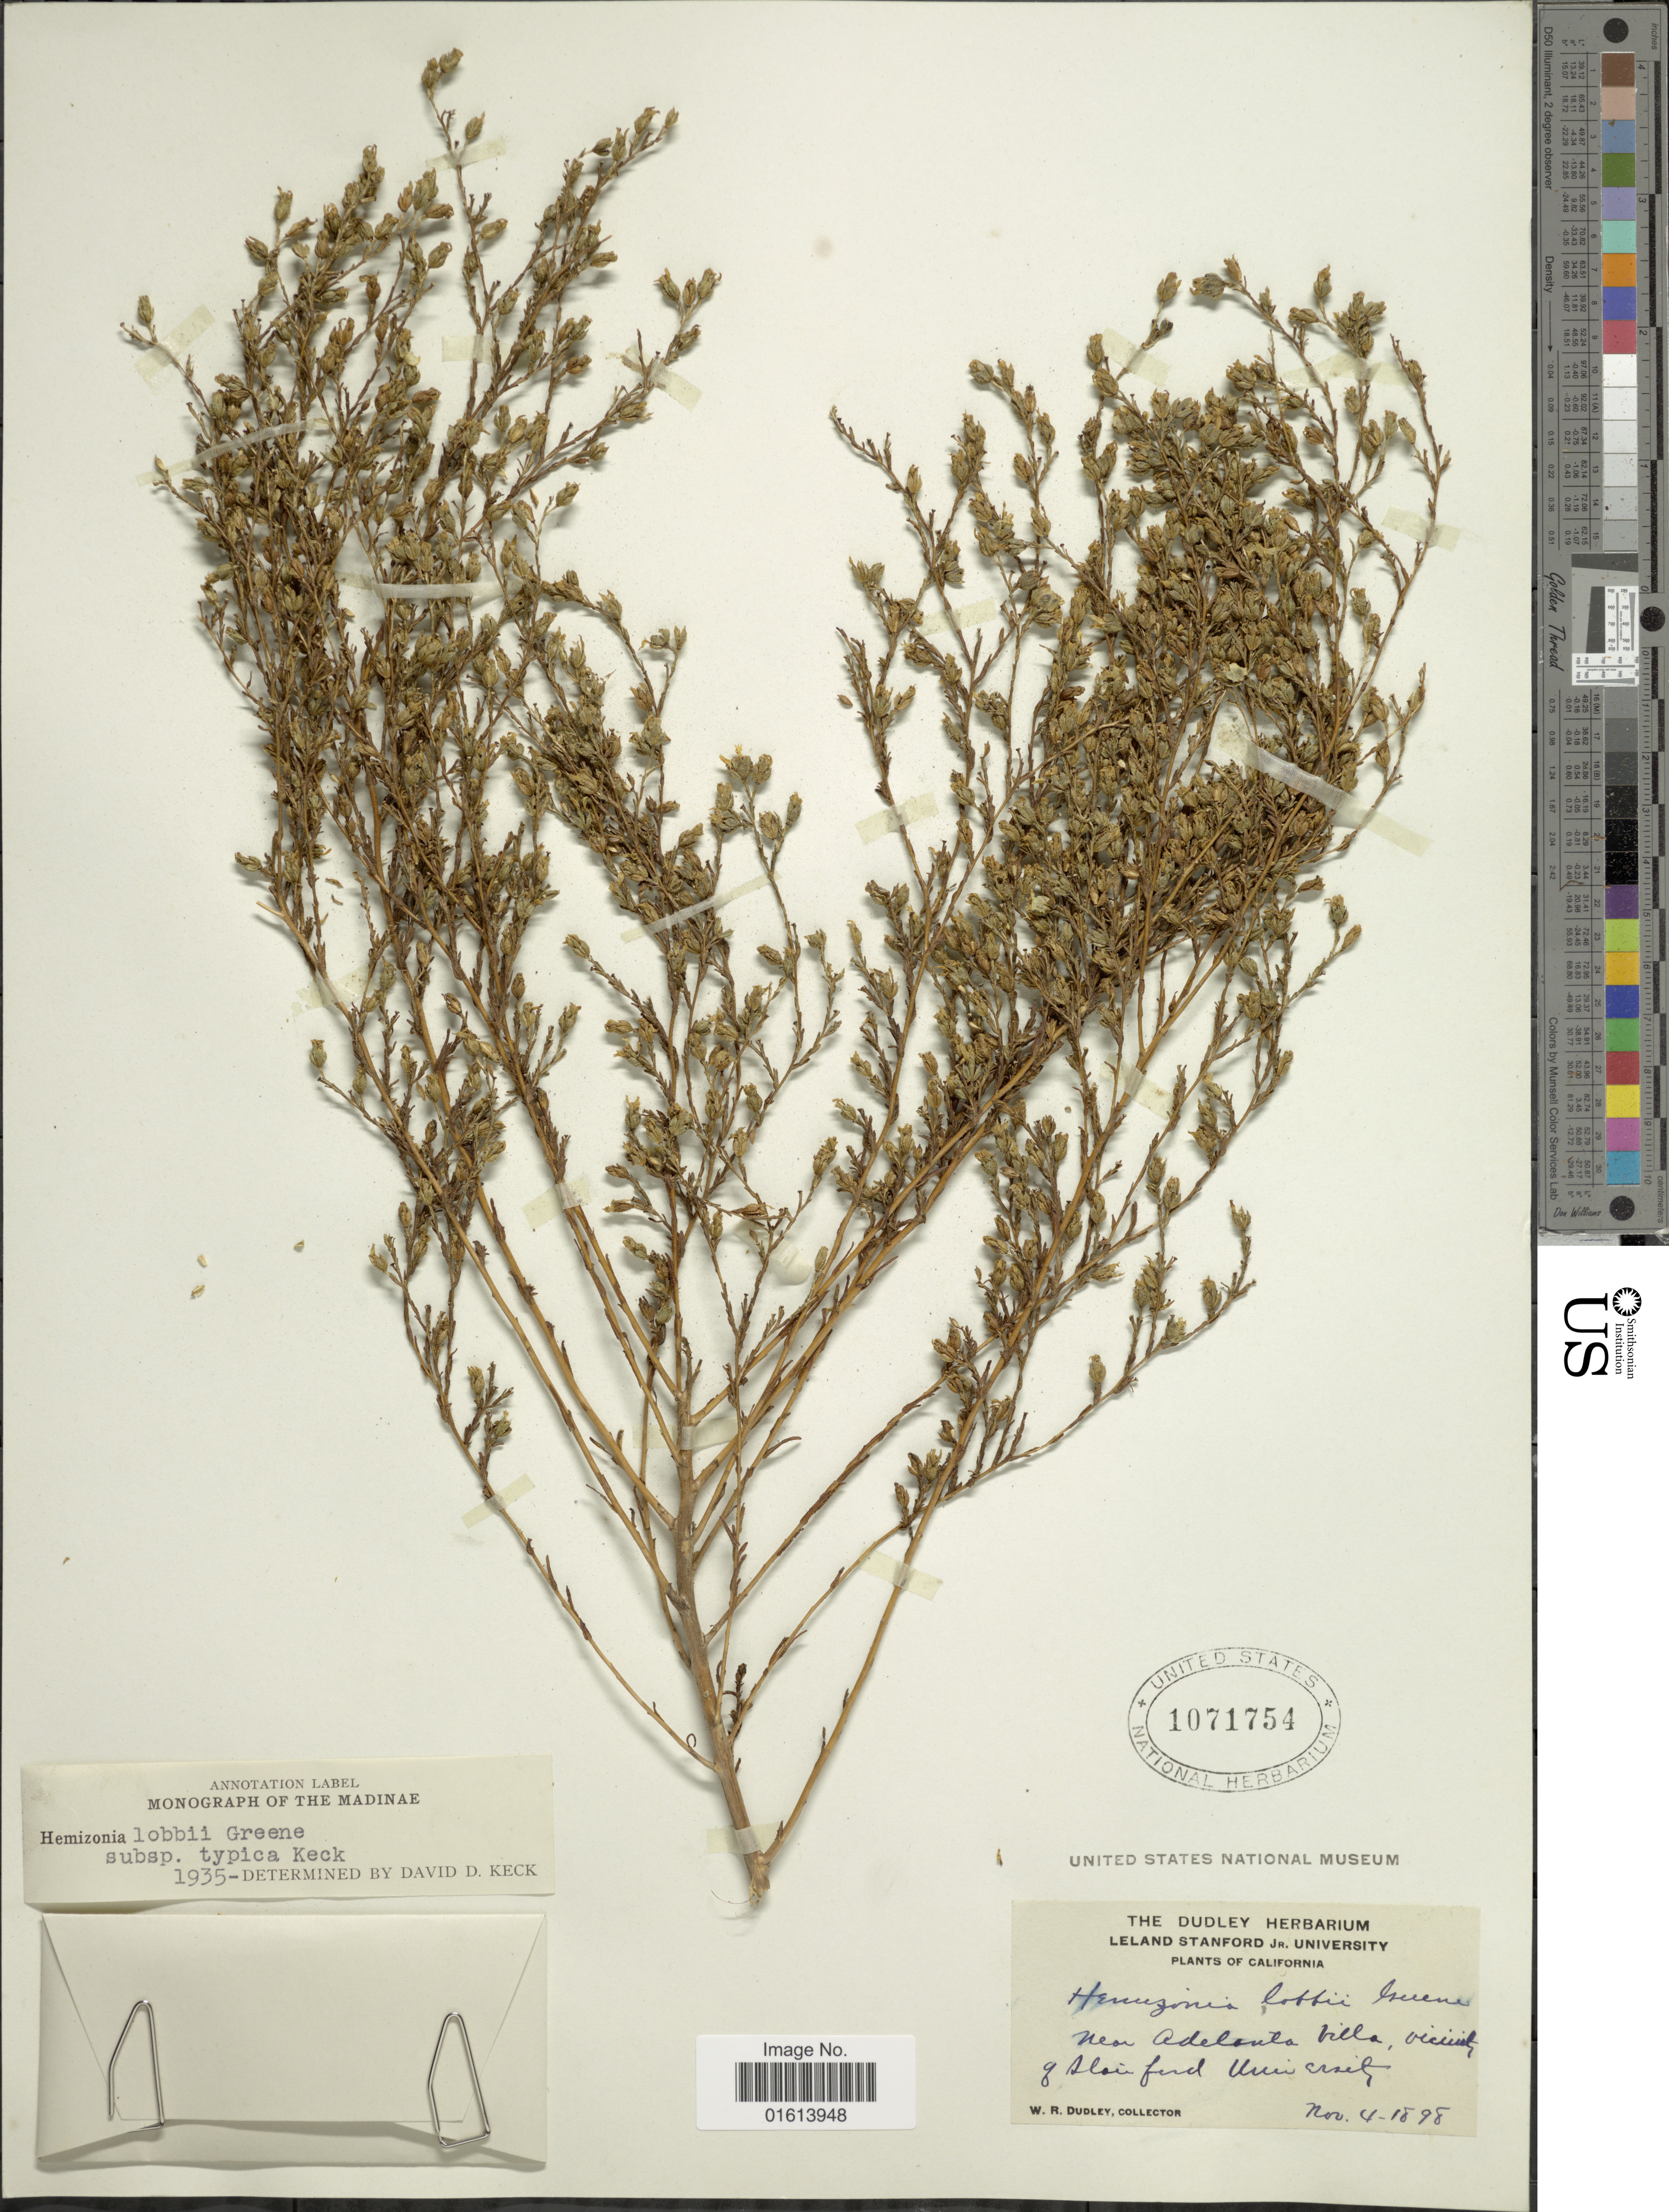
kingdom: Plantae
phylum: Tracheophyta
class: Magnoliopsida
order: Asterales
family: Asteraceae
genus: Deinandra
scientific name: Deinandra lobbii subsp. lobbii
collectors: W. Dudley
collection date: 1898-11-04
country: United States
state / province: California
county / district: Santa Clara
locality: Near Adelanto Villa, vicinity of Stanford University.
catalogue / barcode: US 1071754